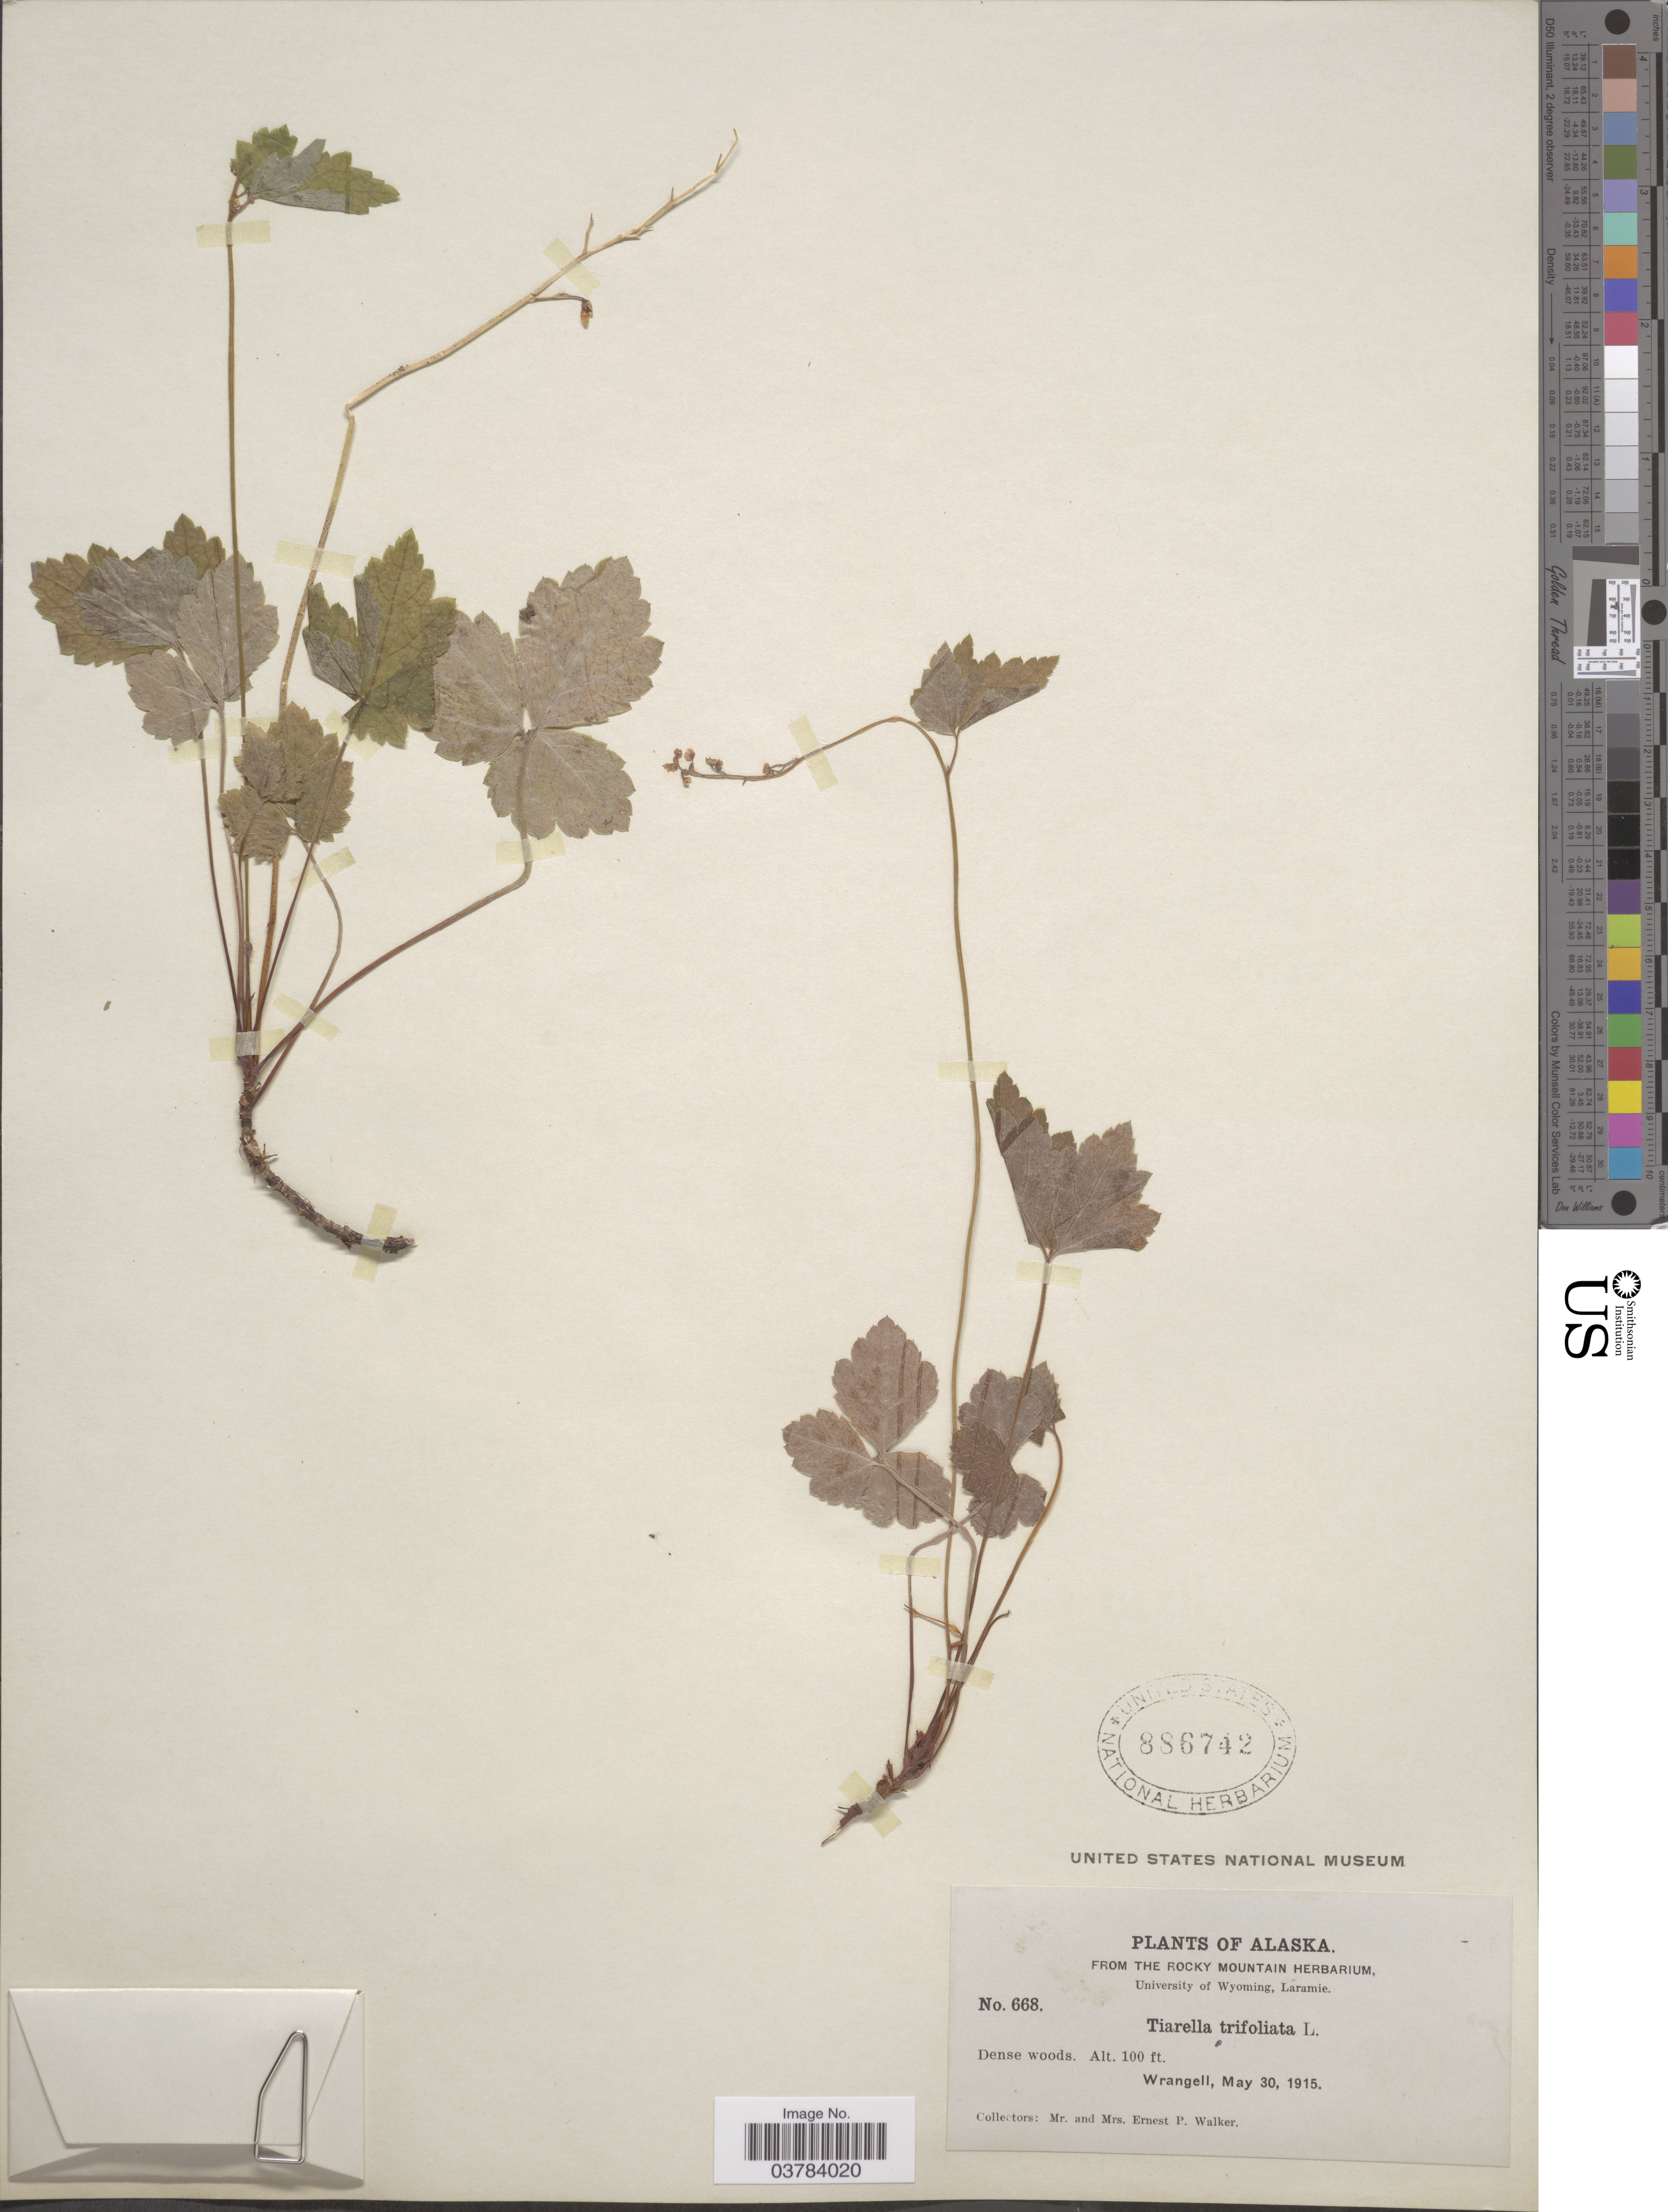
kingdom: Plantae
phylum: Tracheophyta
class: Magnoliopsida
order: Saxifragales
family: Saxifragaceae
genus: Tiarella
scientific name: Tiarella trifoliata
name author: L.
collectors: E. P. Walker & E. Walker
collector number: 668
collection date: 1915-05-30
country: United States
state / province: Alaska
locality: Wrangell.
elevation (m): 30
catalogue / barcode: US 886742